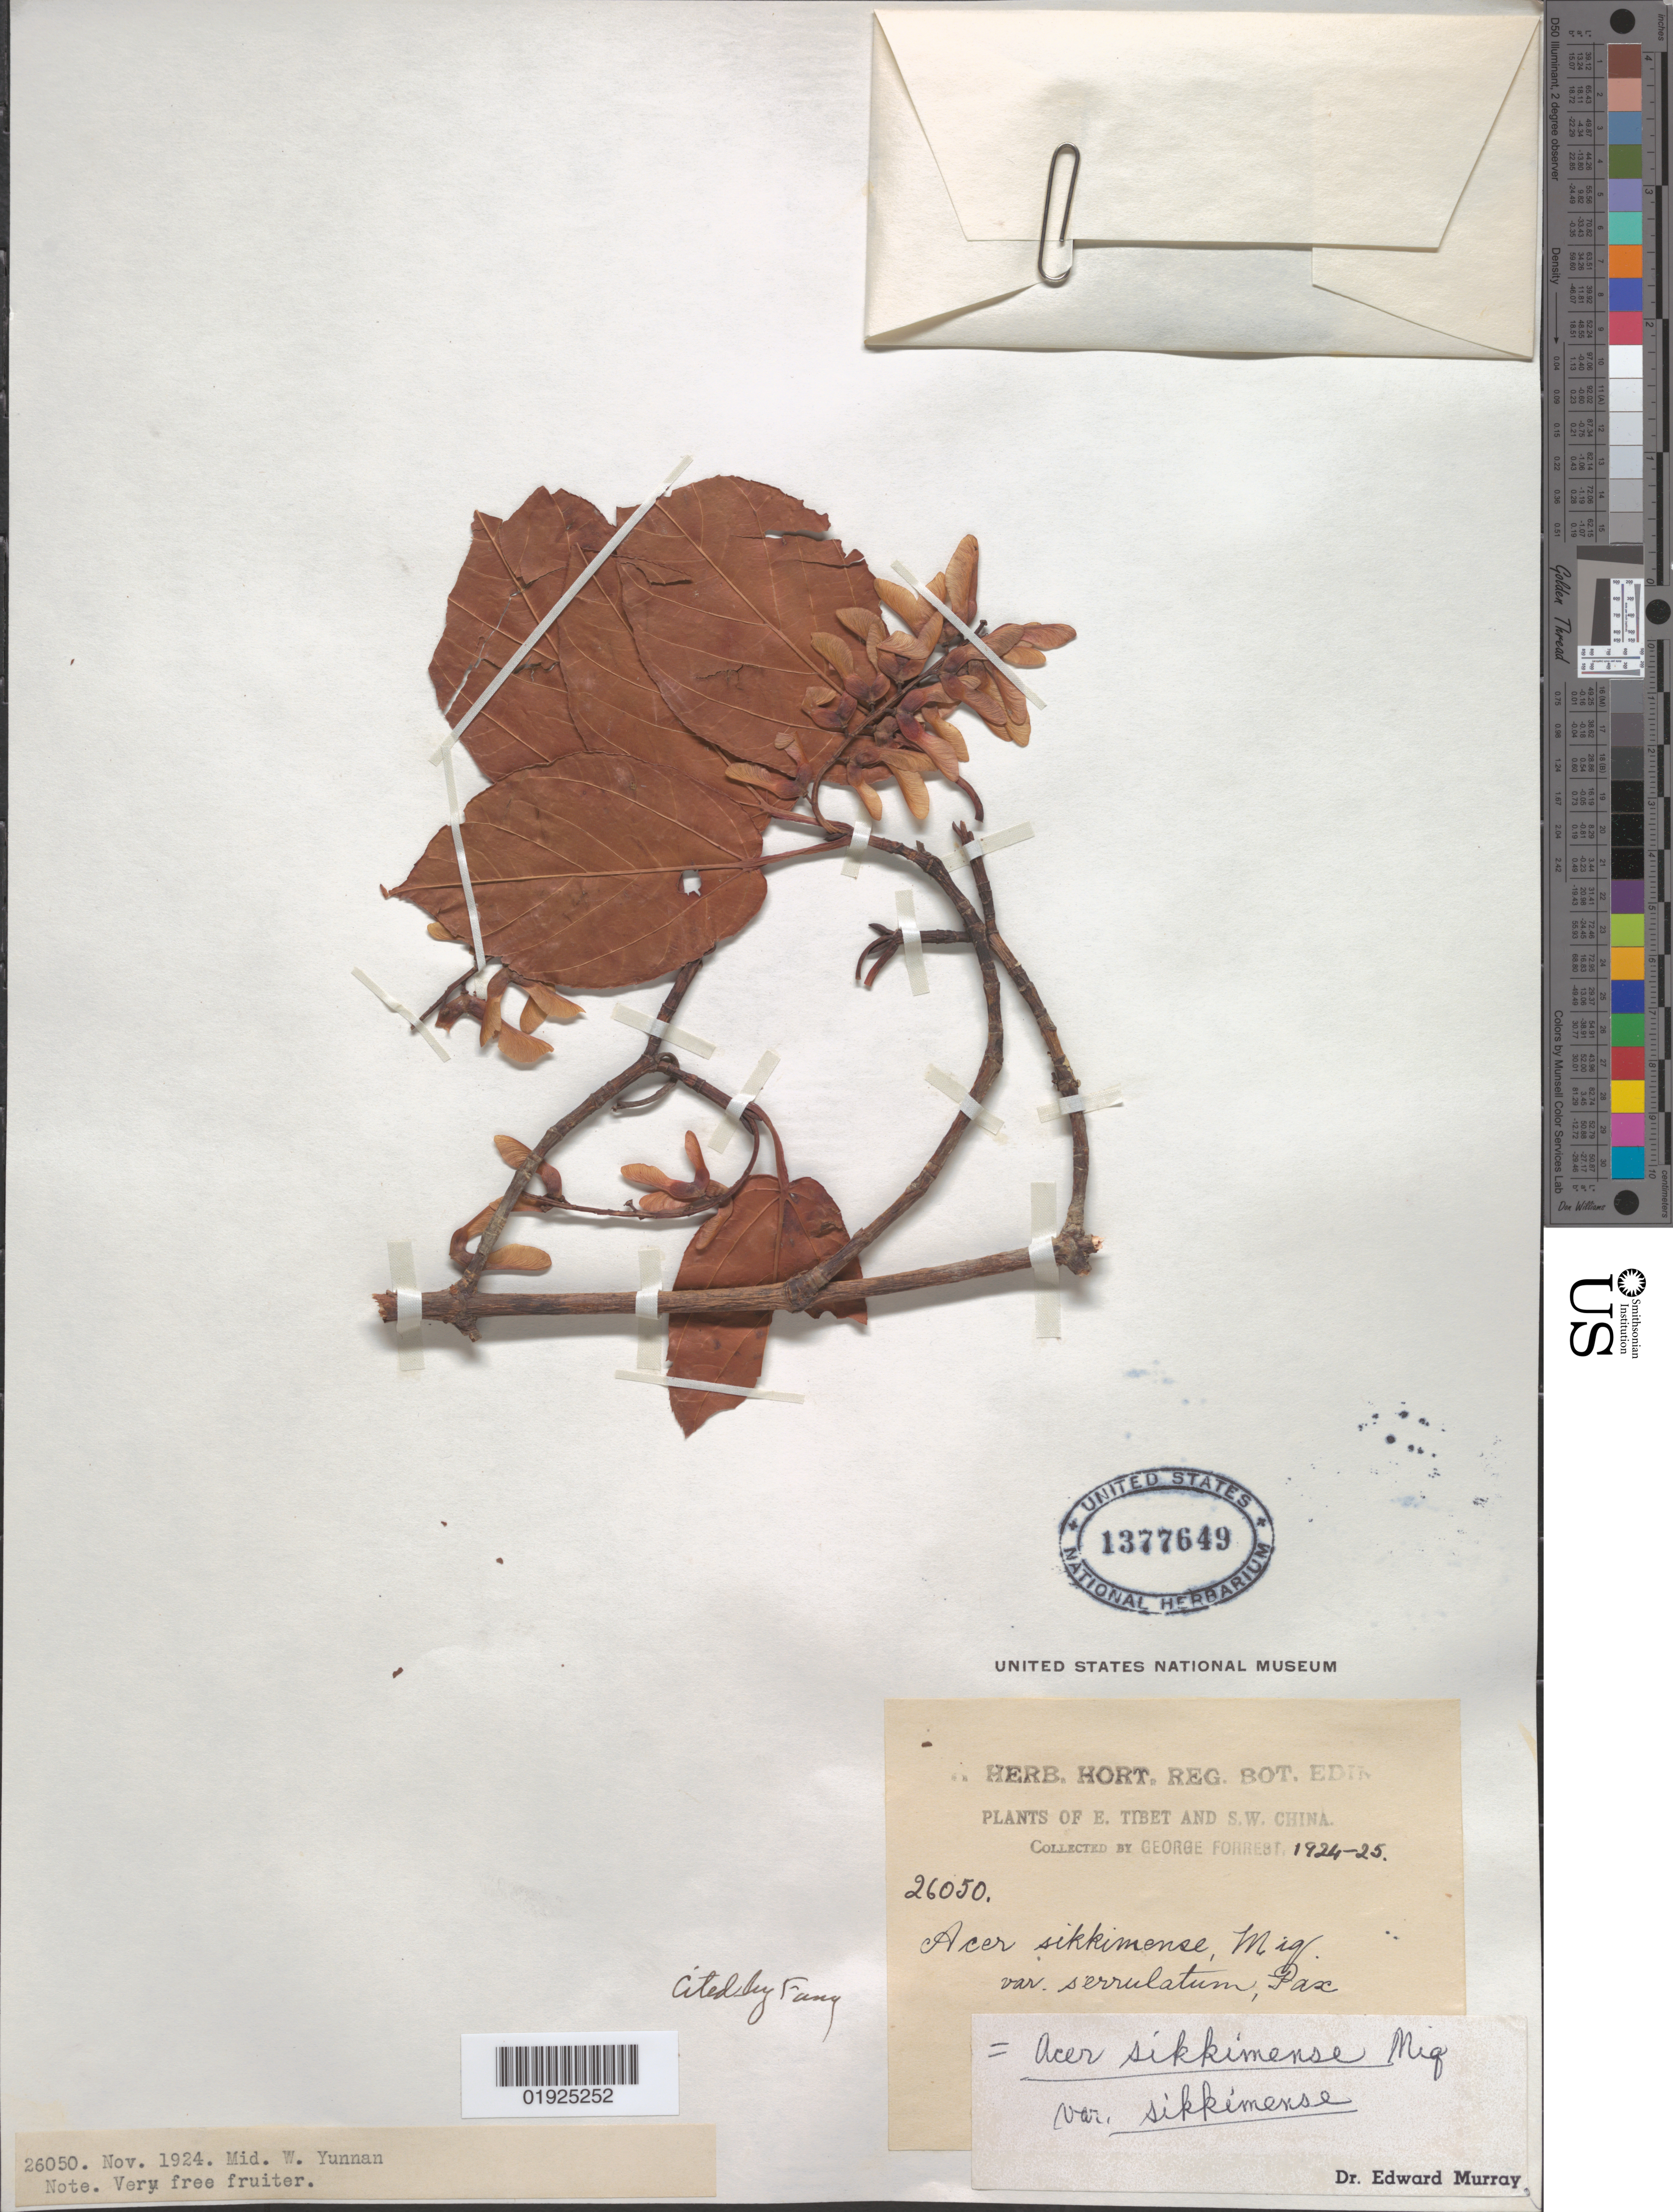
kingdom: Plantae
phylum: Tracheophyta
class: Magnoliopsida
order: Sapindales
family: Sapindaceae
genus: Acer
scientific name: Acer sikkimense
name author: Miq.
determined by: Murray, Edward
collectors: G. Forrest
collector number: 26050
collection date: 1924-11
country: China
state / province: Yunnan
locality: Mid. W. Yunnan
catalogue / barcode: US 1377649